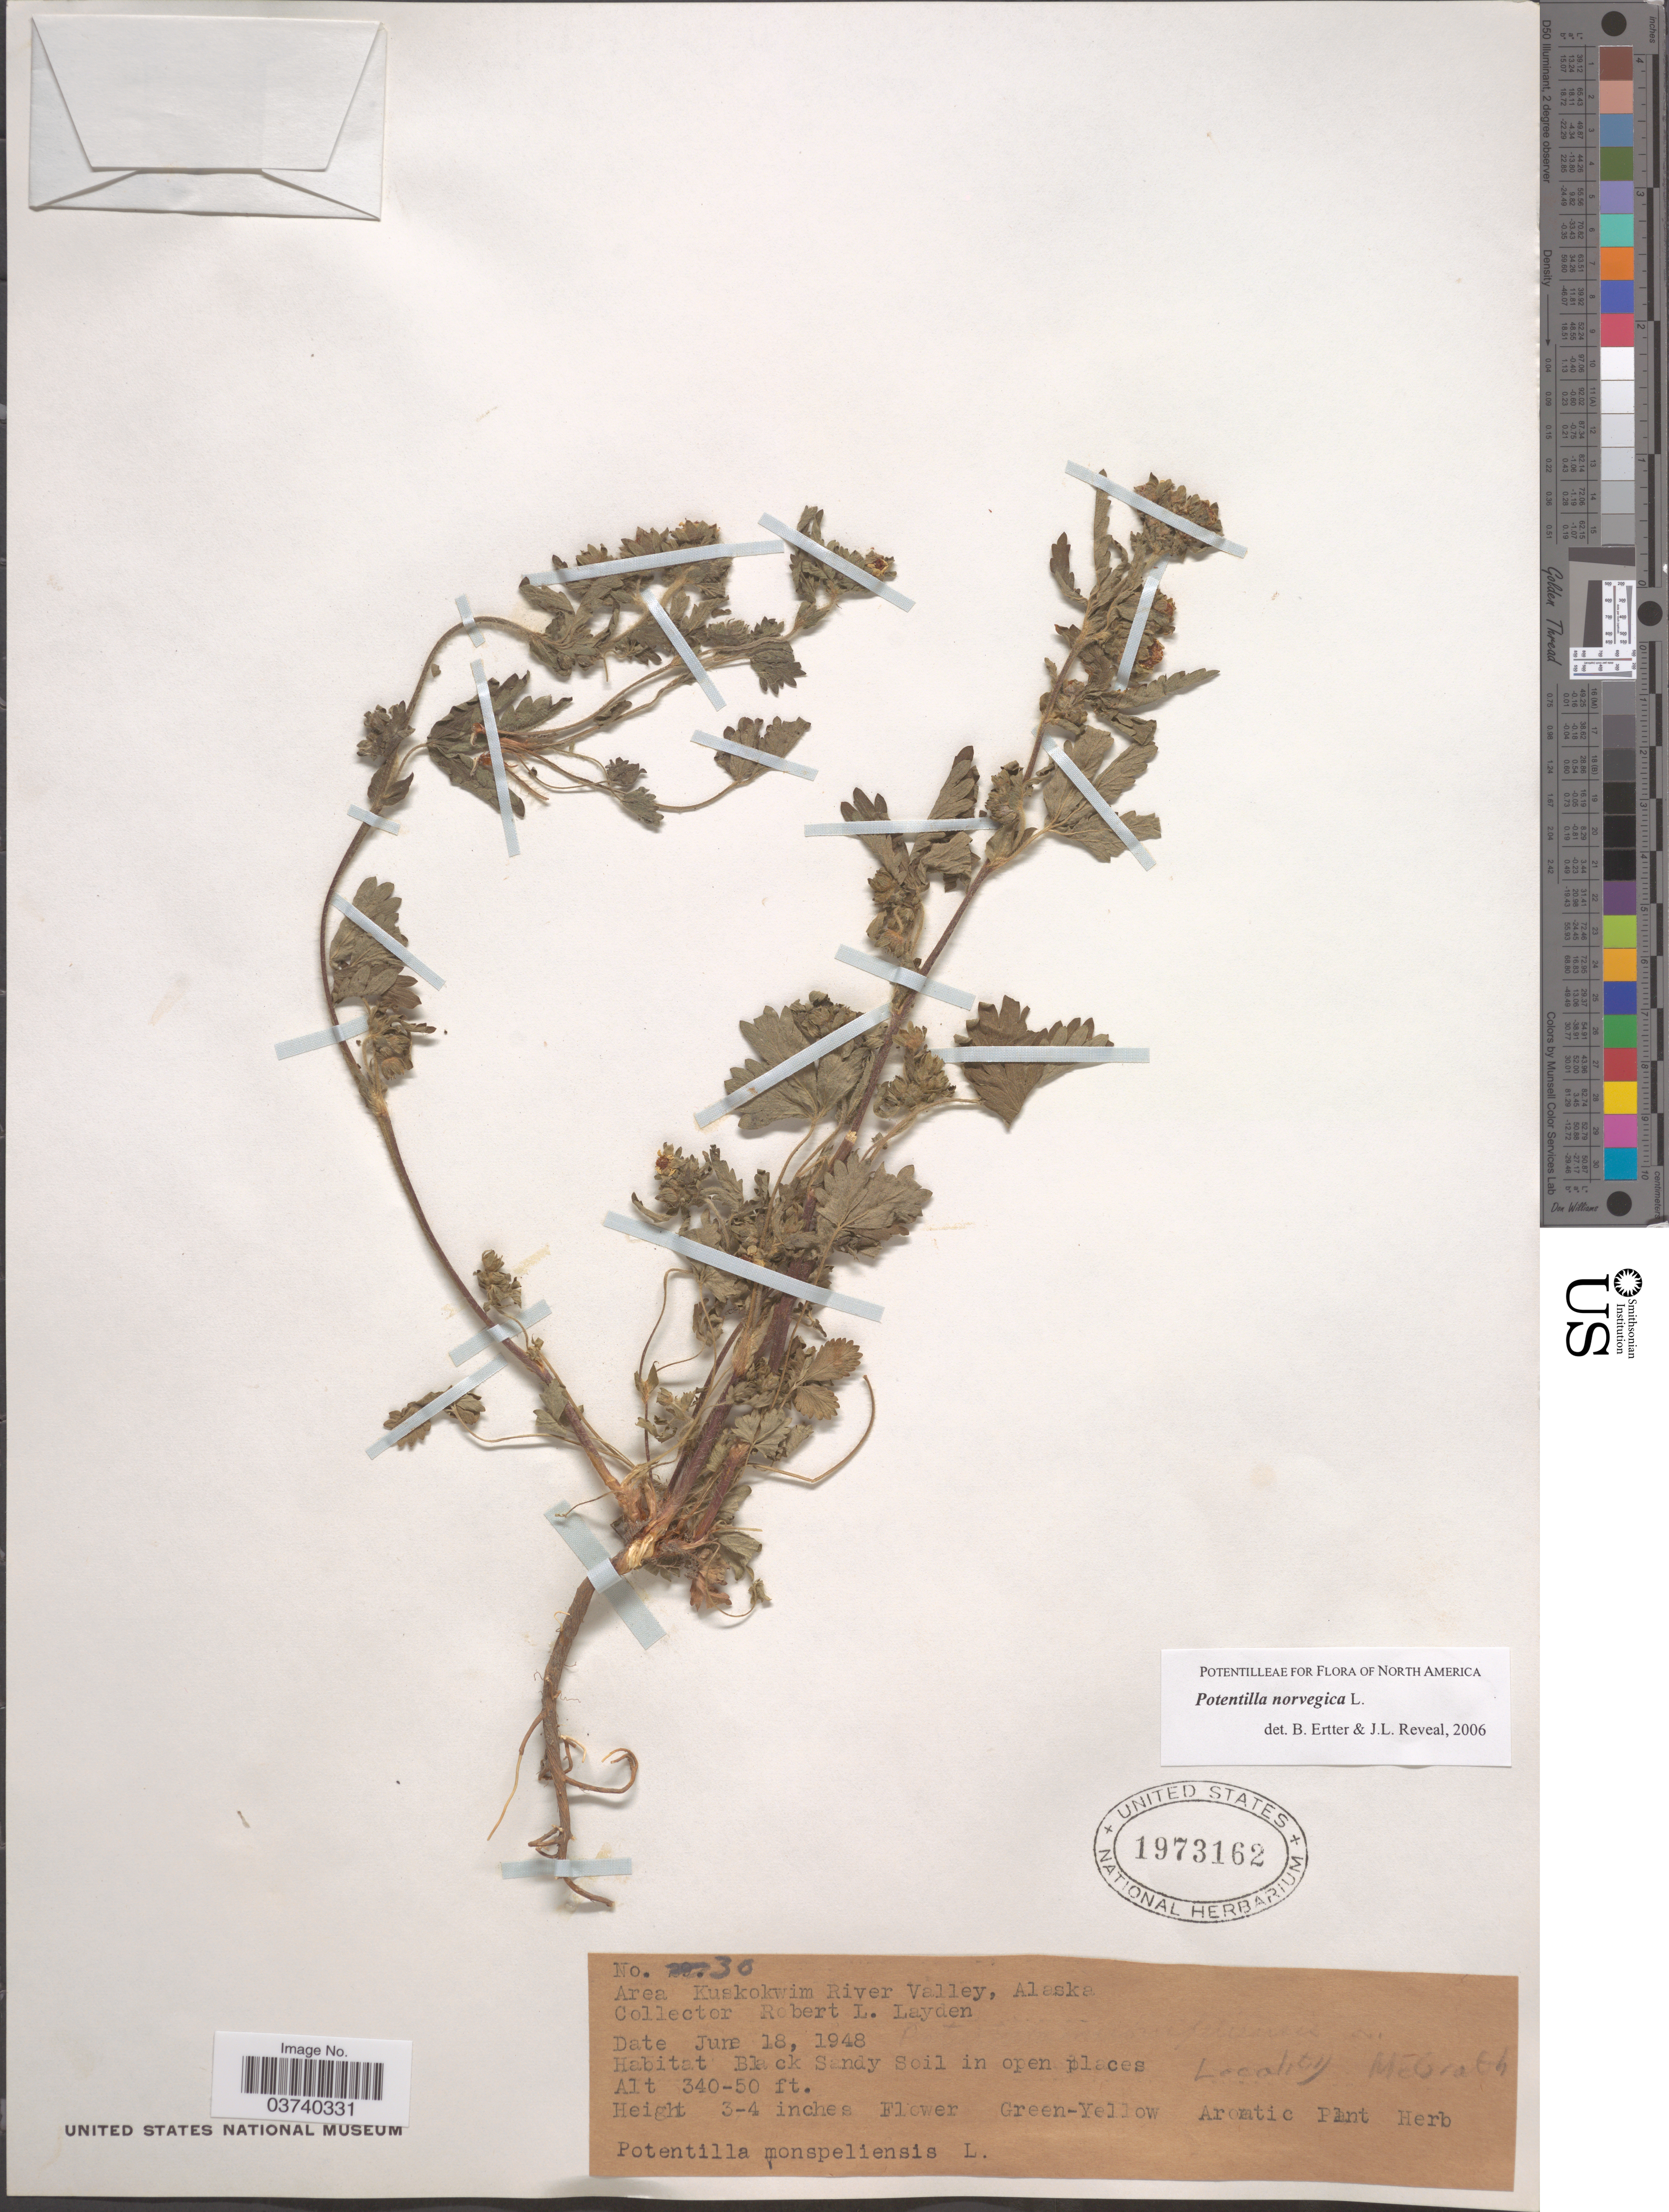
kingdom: Plantae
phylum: Tracheophyta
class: Magnoliopsida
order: Rosales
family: Rosaceae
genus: Potentilla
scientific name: Potentilla norvegica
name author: L.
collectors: R. Layden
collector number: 30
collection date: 1948-06-18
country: United States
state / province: Alaska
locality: Area Kuskokwim River Valley. McGrath.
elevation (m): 15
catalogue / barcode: US 1973162